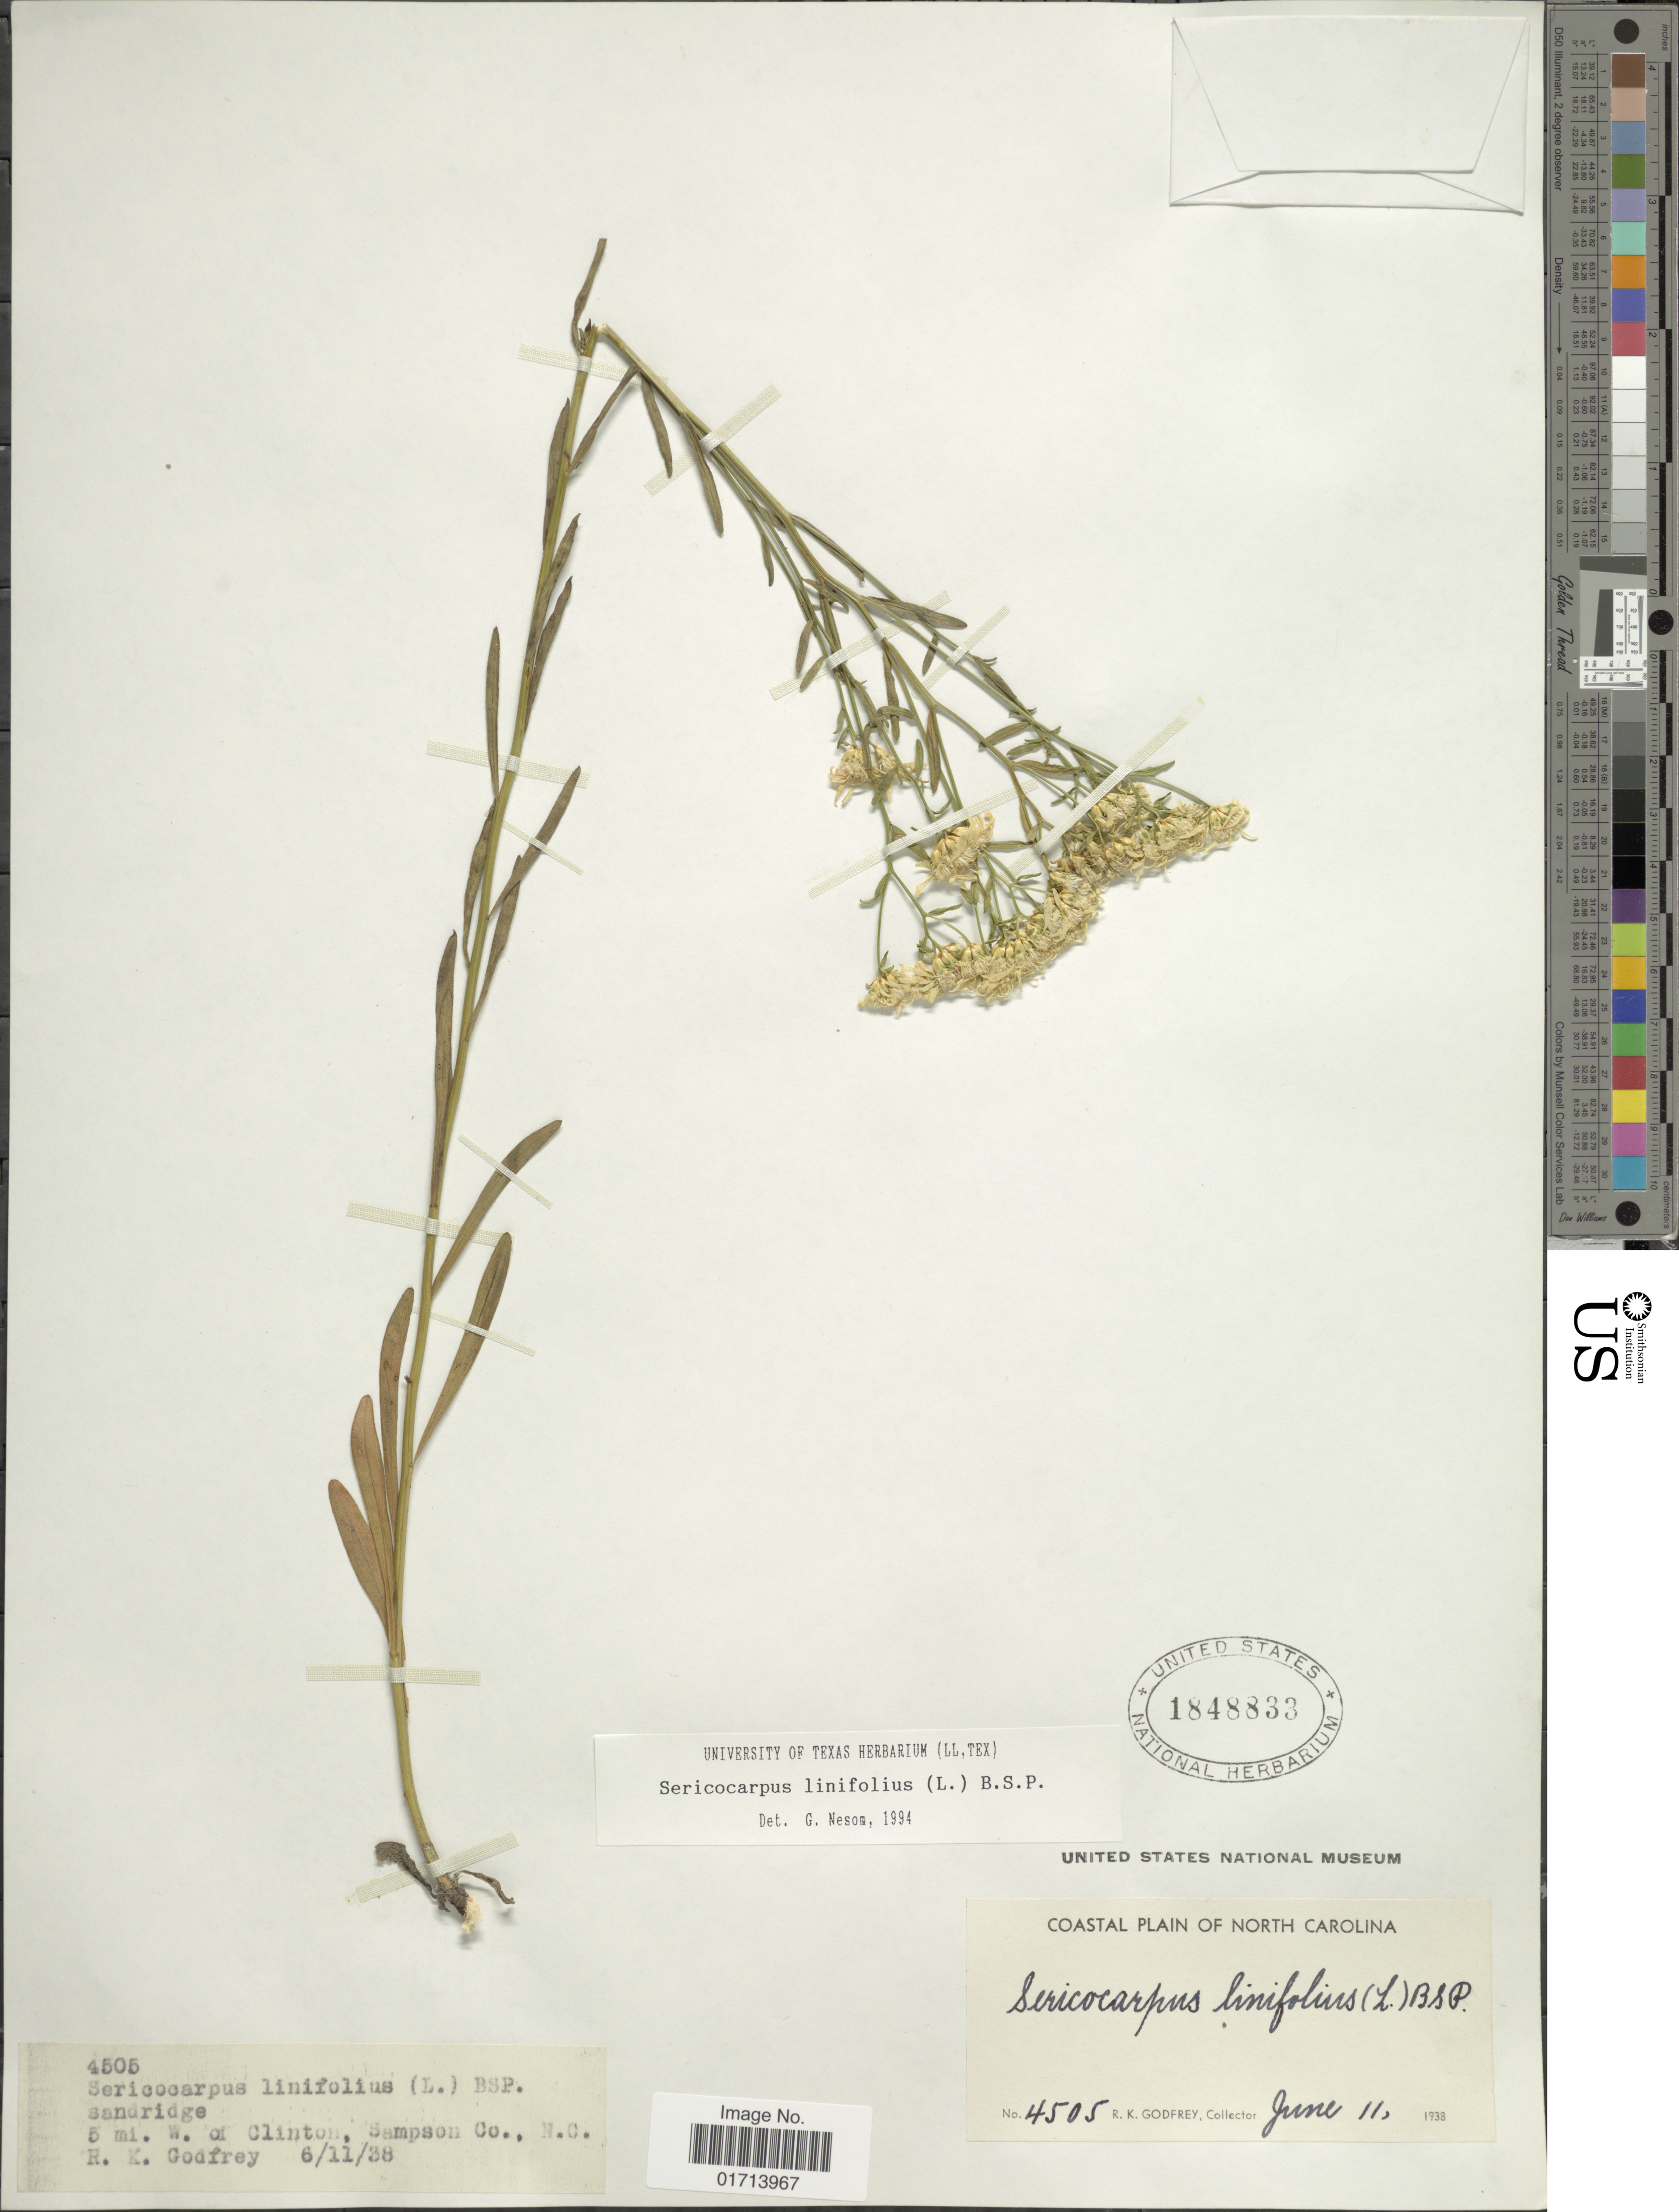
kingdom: Plantae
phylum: Tracheophyta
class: Magnoliopsida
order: Asterales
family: Asteraceae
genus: Sericocarpus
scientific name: Sericocarpus linifolius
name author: (L.) Britton, Stearns & Poggenb.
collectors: R. K. Godfrey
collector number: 4505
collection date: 1938-06-11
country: United States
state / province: North Carolina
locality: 5 mi. W. of Clinton, Sampson Co.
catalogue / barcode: US 1848833